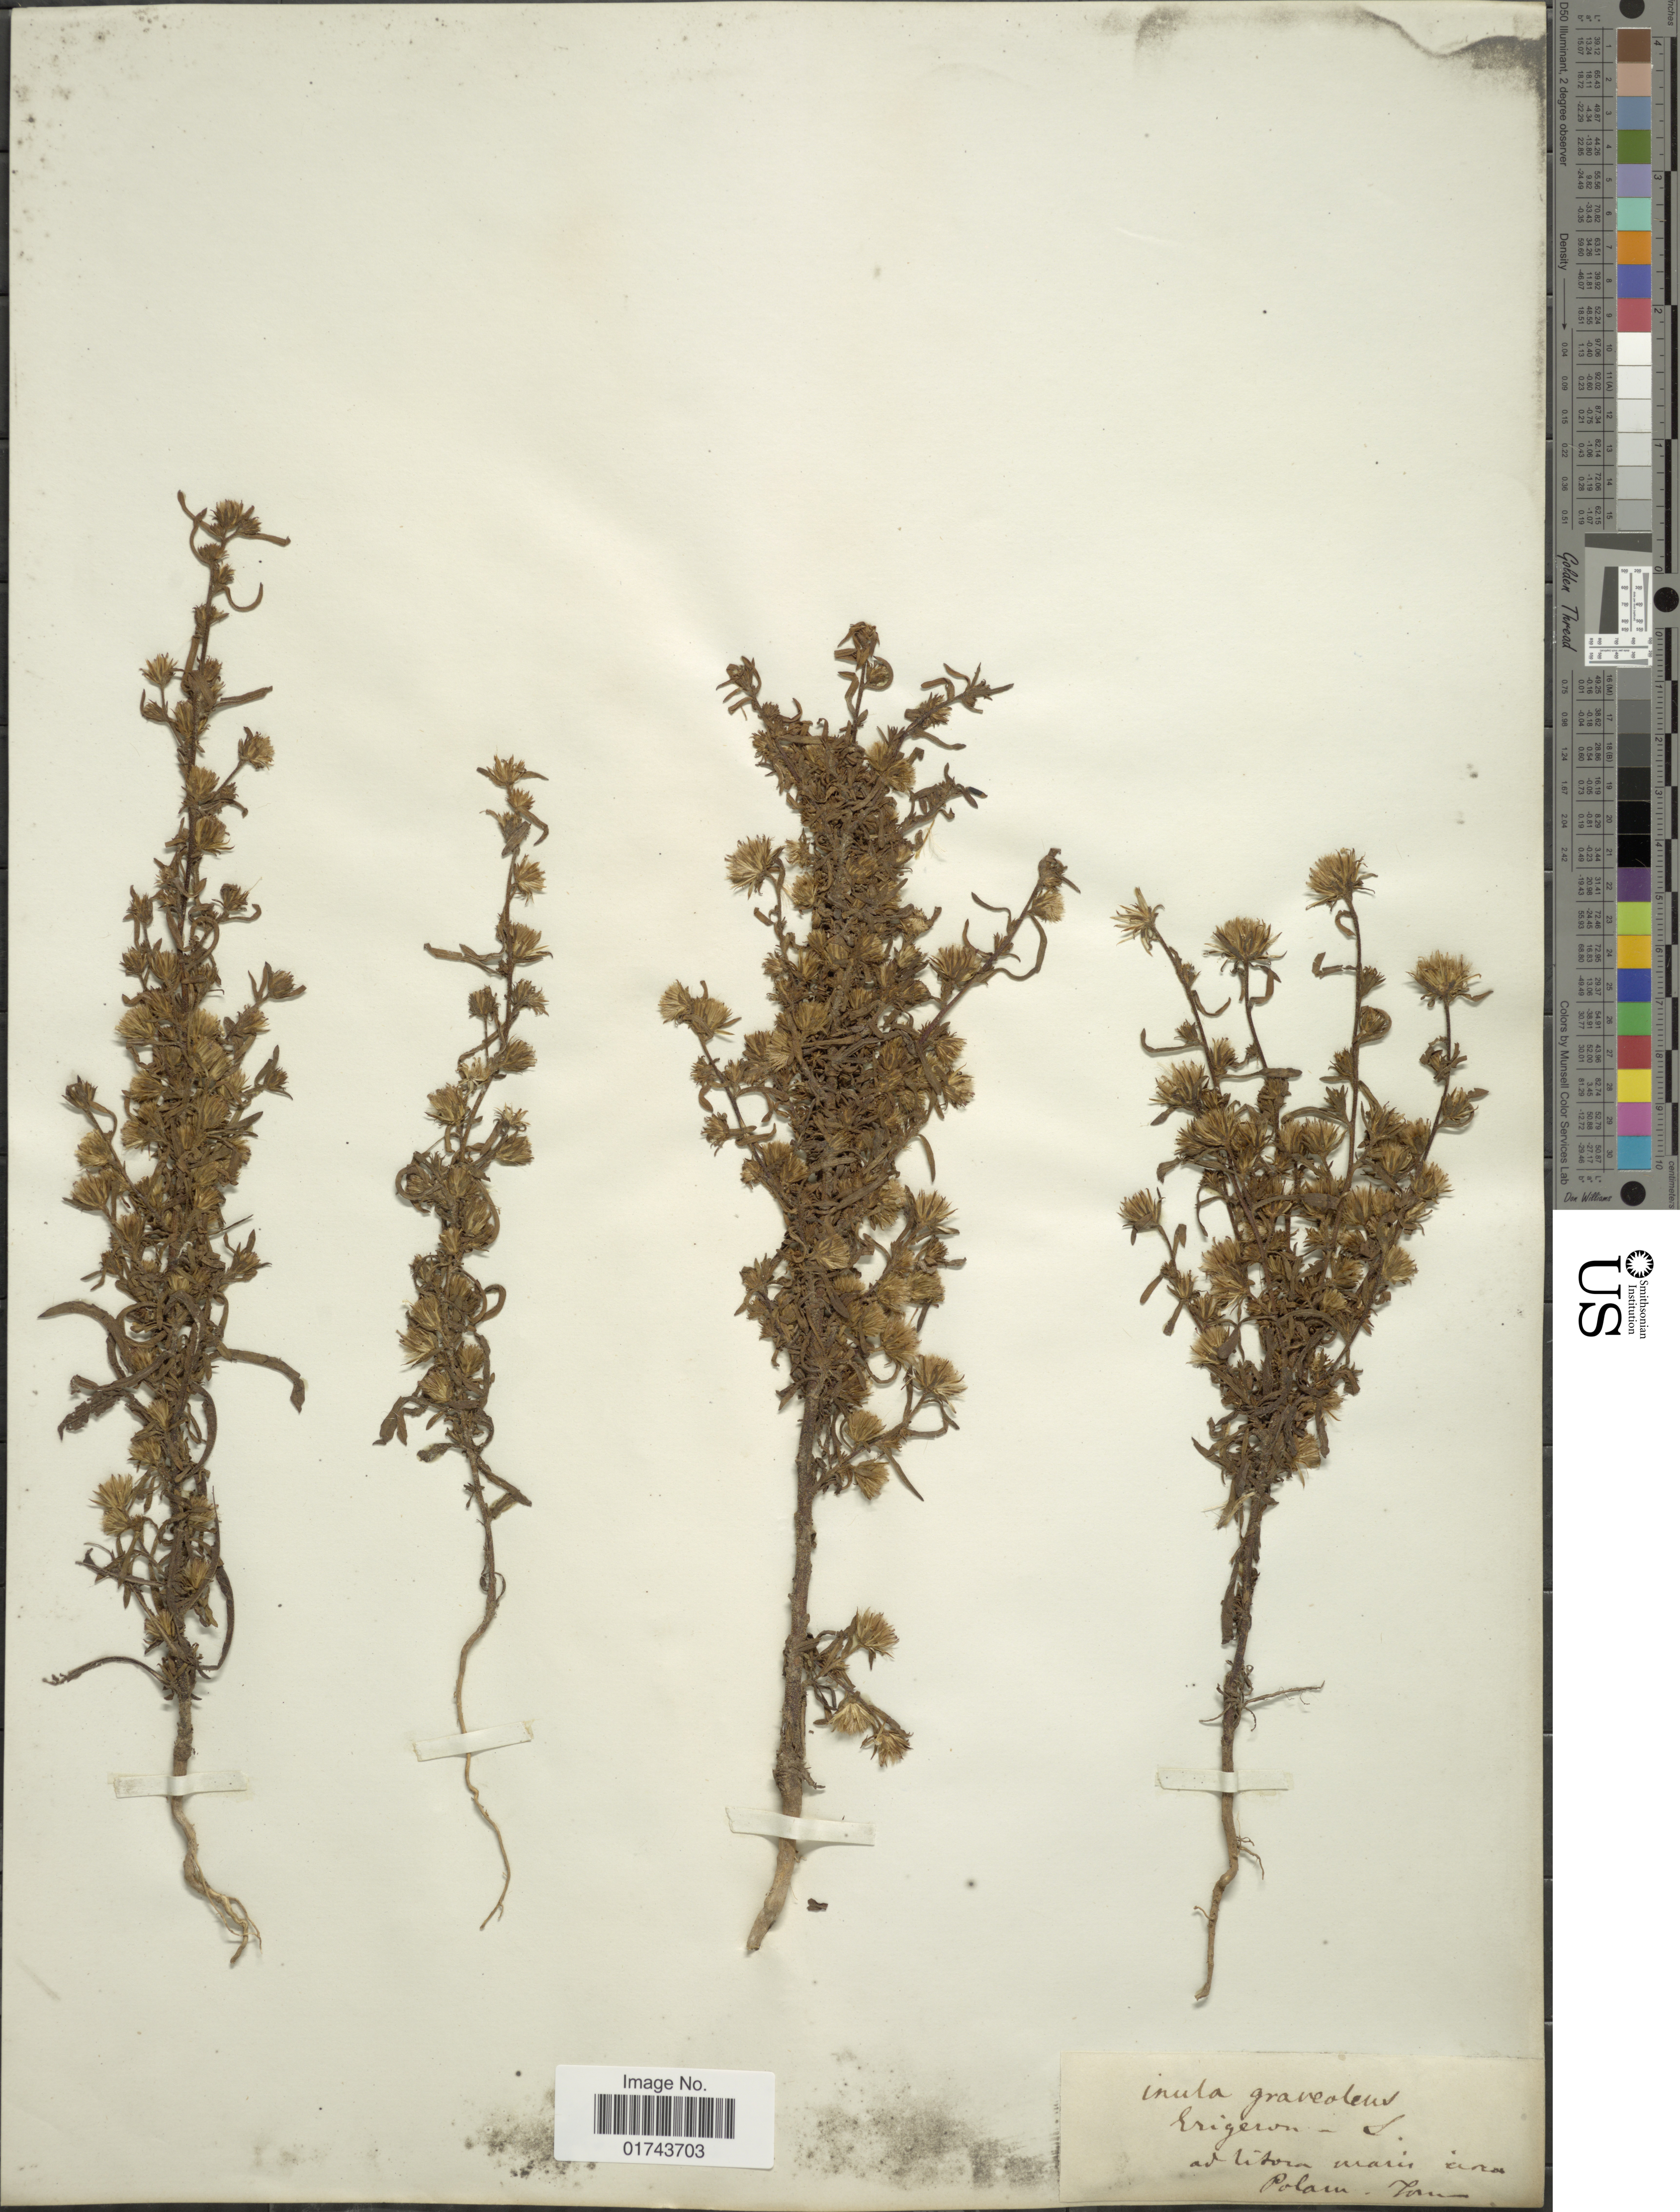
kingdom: Plantae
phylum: Tracheophyta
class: Magnoliopsida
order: Asterales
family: Asteraceae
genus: Inula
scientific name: Inula graveolens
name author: (L.) Desf.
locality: As Utora maus ana Polain